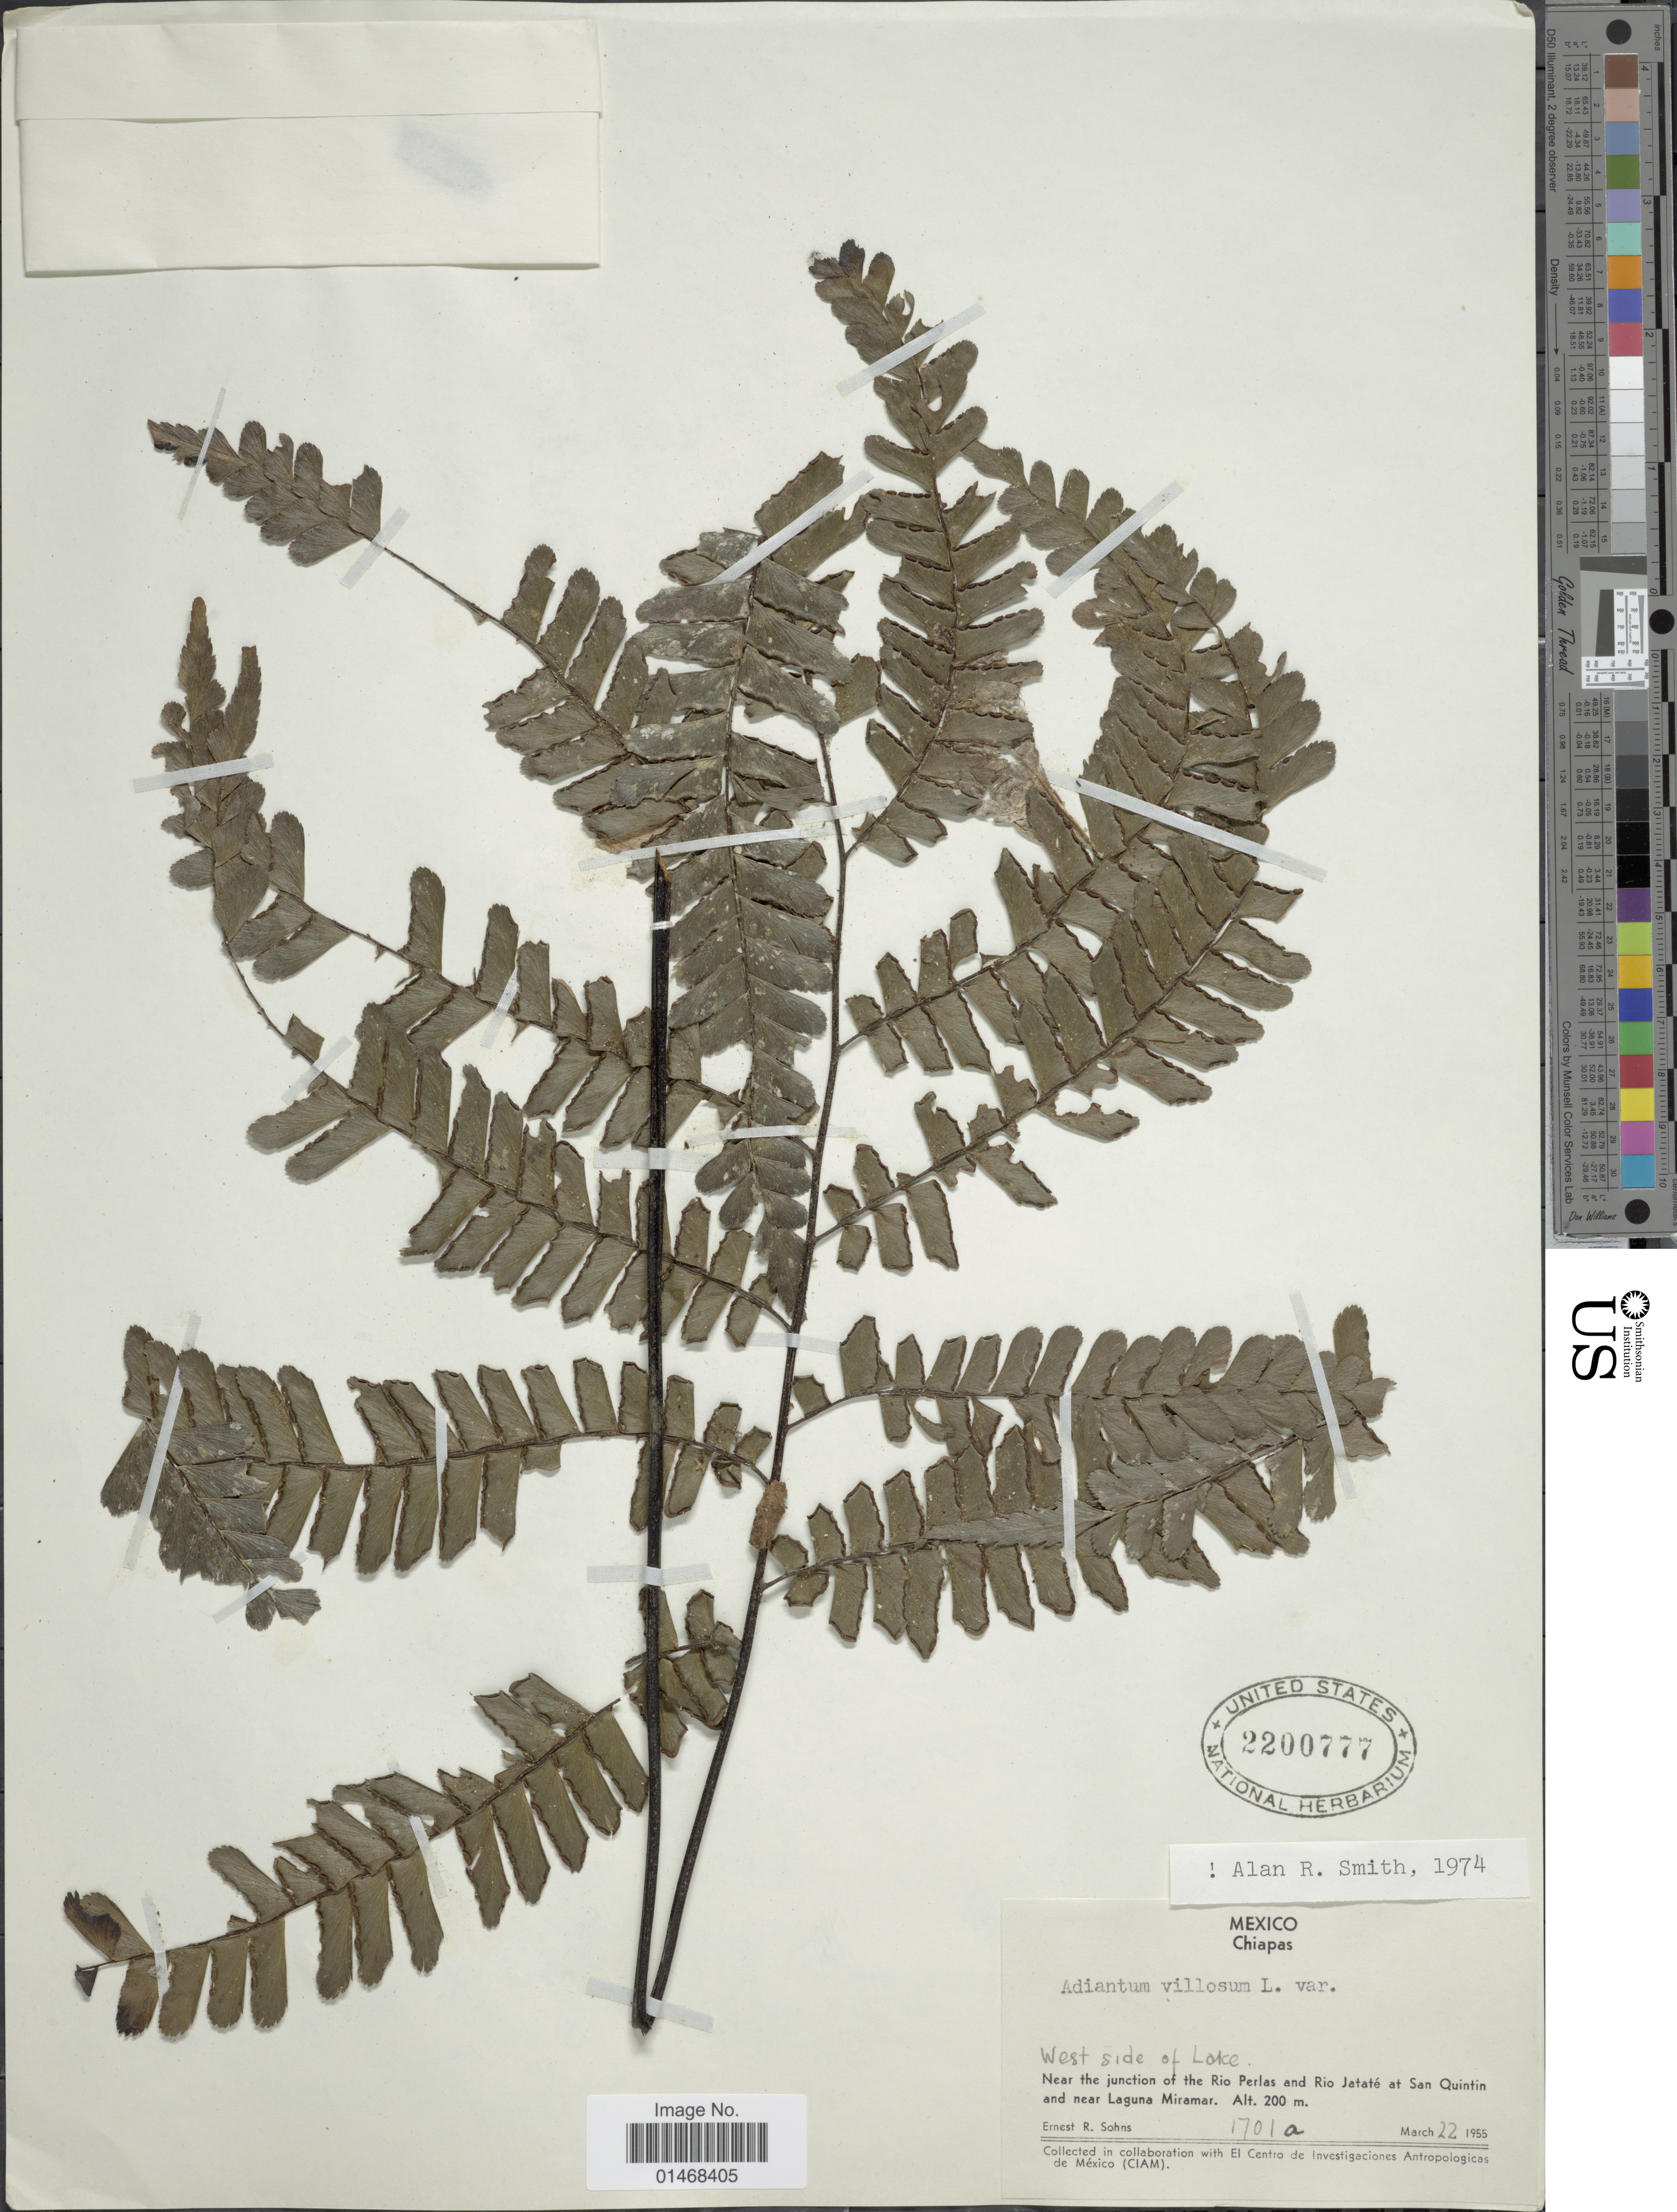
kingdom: Plantae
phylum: Tracheophyta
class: Polypodiopsida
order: Polypodiales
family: Pteridaceae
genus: Adiantum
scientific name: Adiantum villosum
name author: L.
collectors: E. R. Sohns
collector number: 1701a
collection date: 1955-03-22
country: Mexico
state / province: Chiapas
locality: West side of Lake, Near junction of the Rio Perlas and Rio Jataté at San Quintin and near Laguna Miriamar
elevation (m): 200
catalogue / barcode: US 2200777